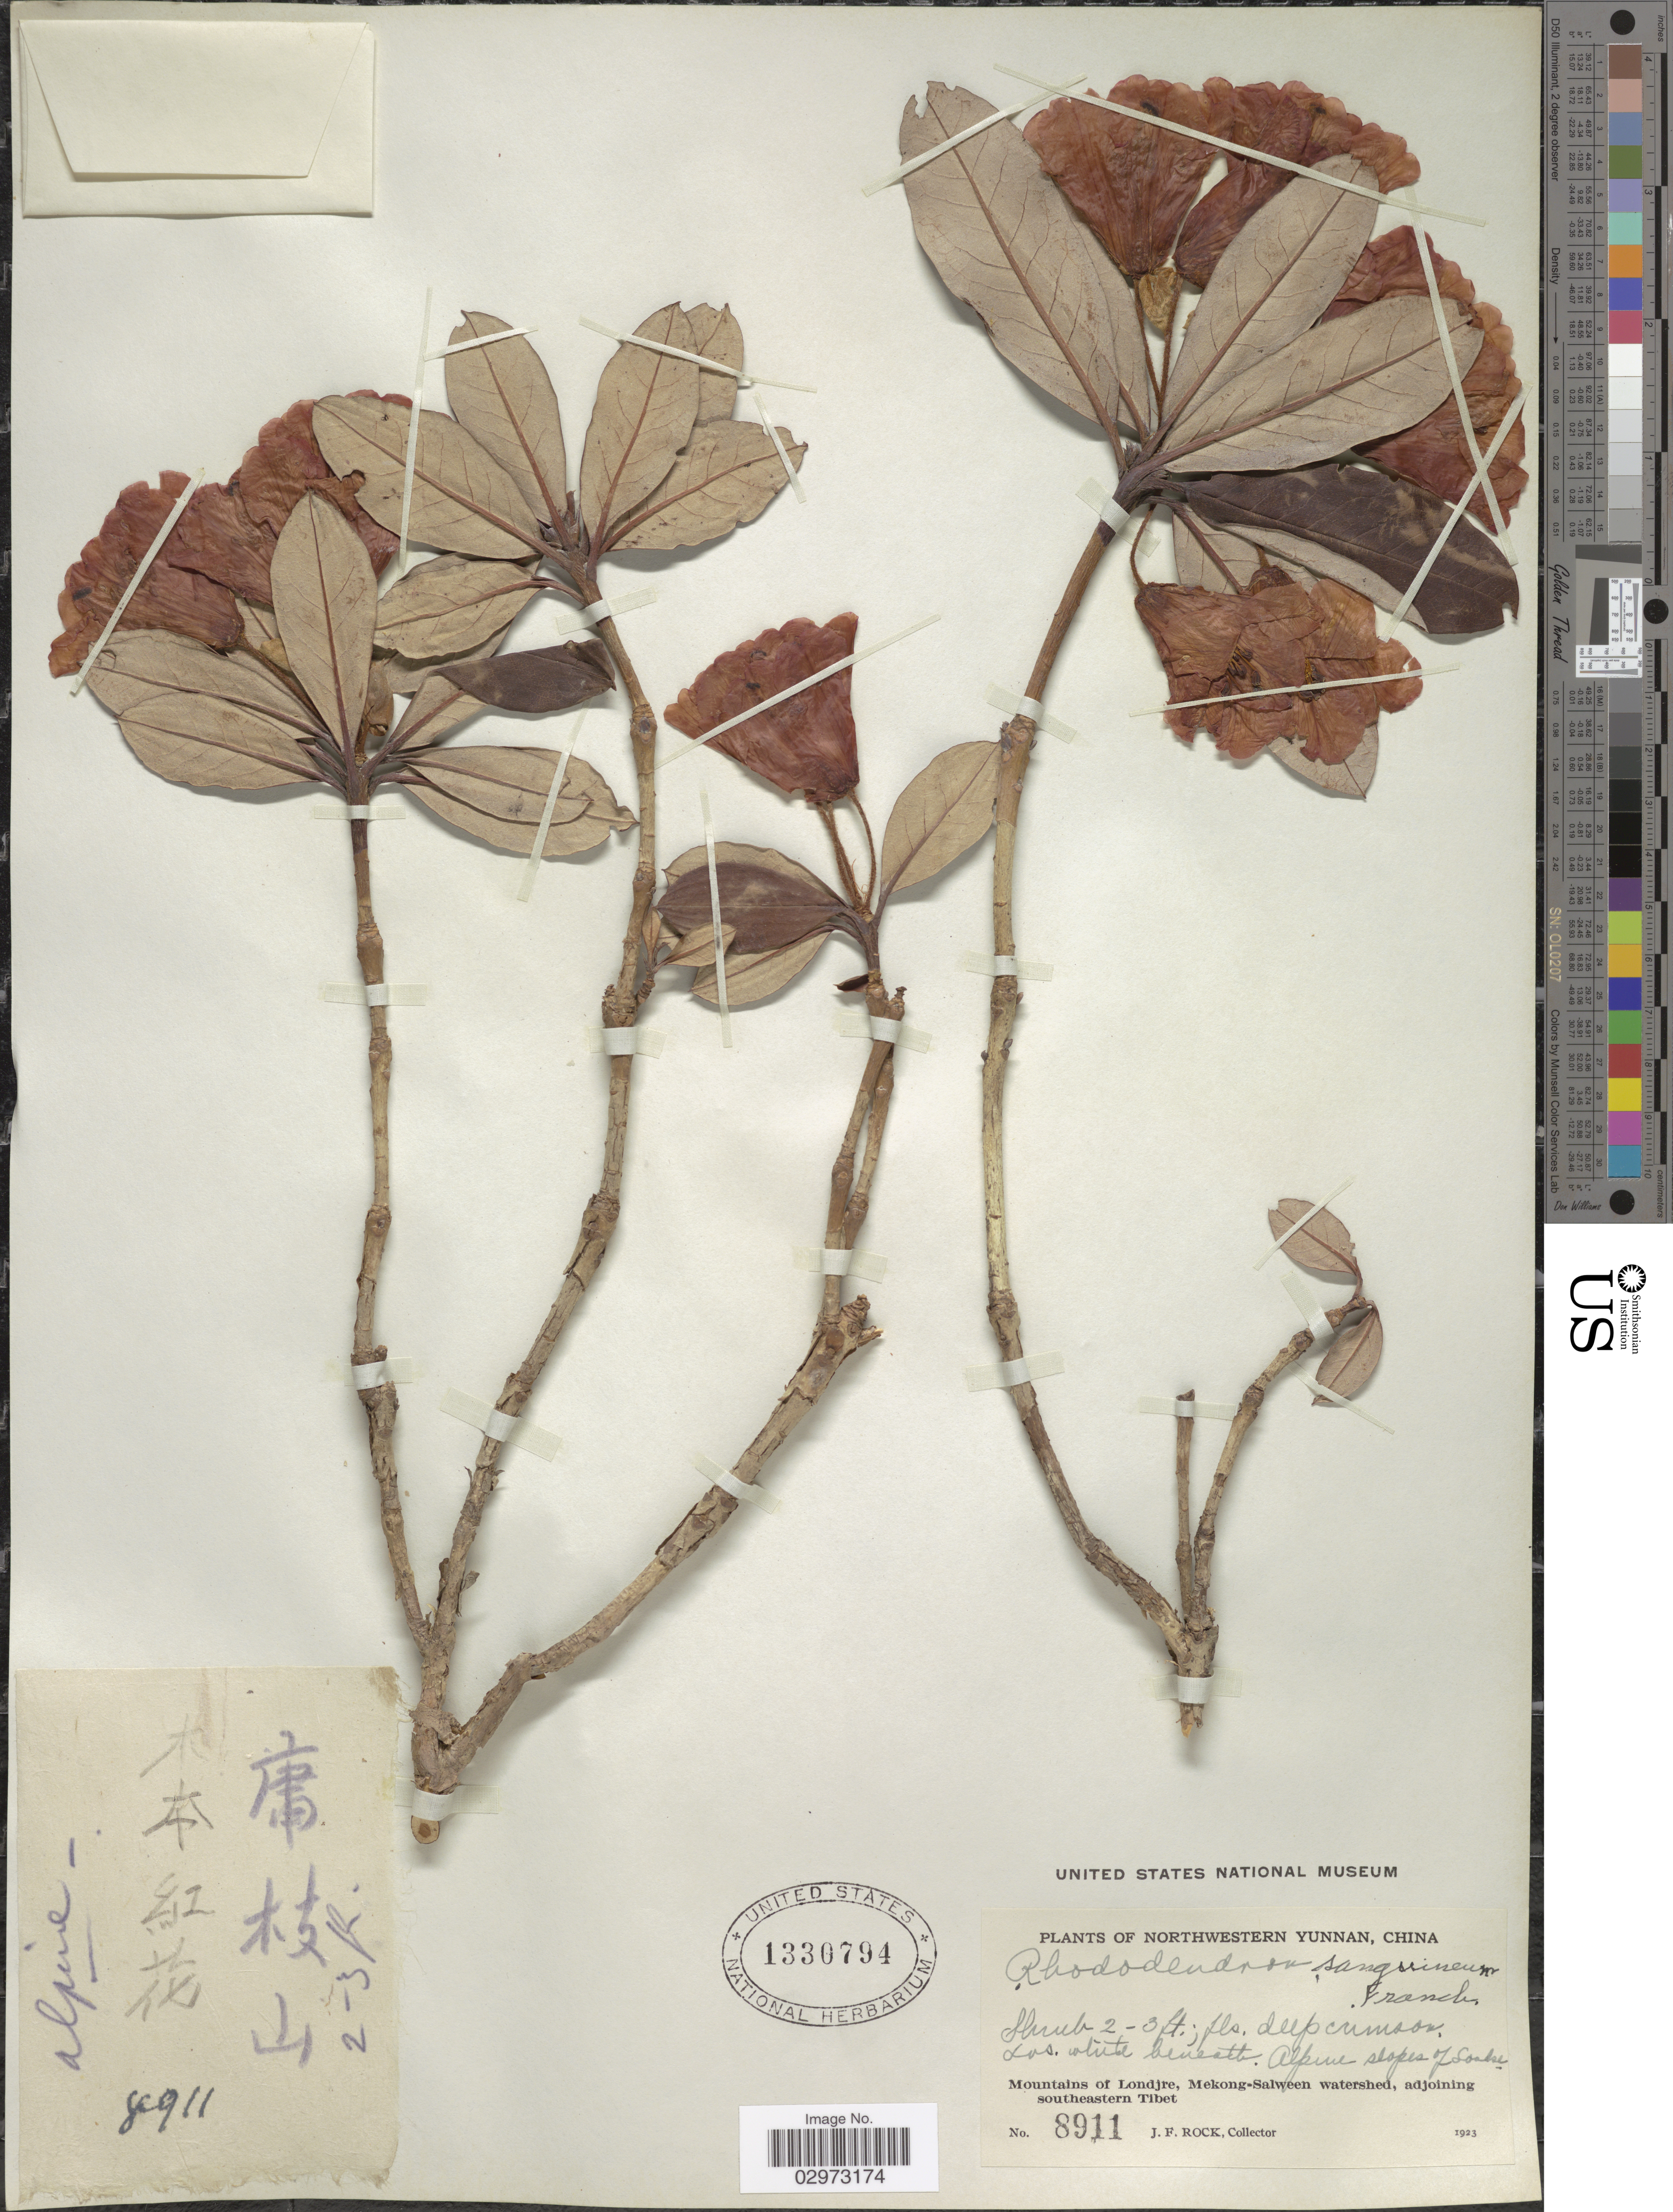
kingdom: Plantae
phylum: Tracheophyta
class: Magnoliopsida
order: Ericales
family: Ericaceae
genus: Rhododendron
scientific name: Rhododendron sanguineum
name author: Franch.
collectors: J. Rock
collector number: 8911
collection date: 1923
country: China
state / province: Yunnan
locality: Northwestern Yunnan. Alpine slopes of Londre. Mountains of Londjre, Mekong-Salween watershed, adjoining southeastern Tibet.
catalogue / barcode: US 1330794